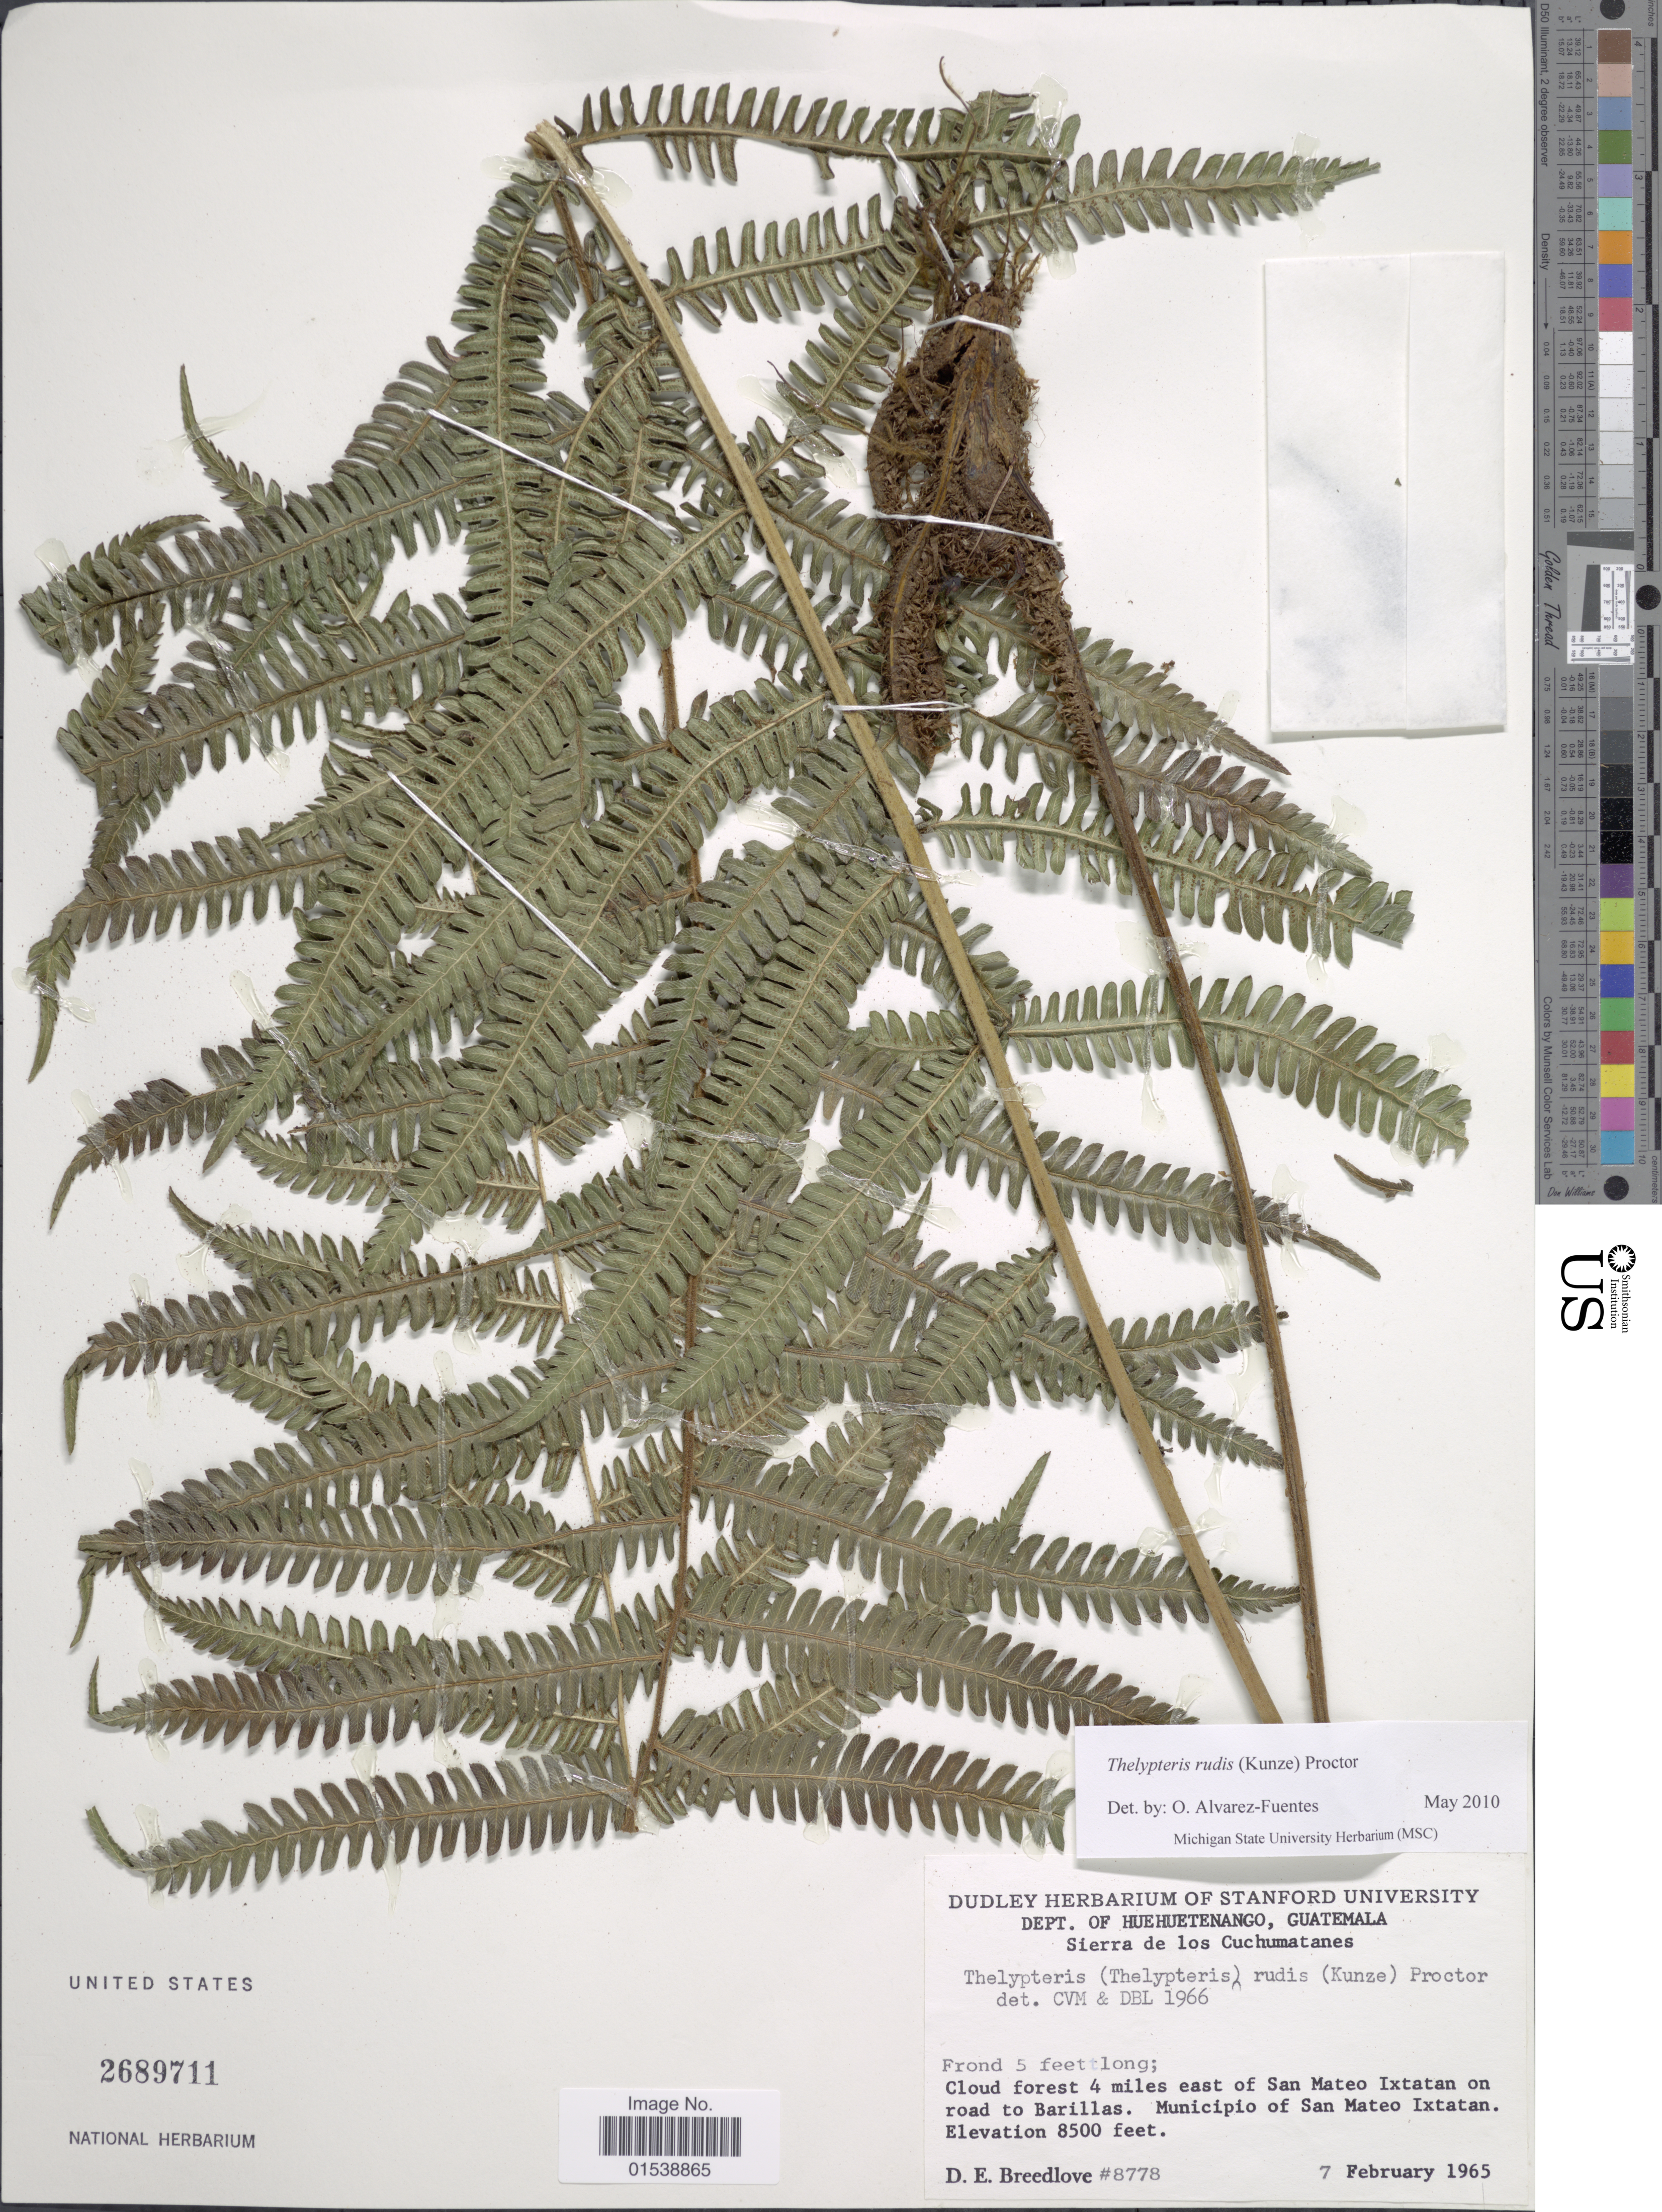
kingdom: Plantae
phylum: Tracheophyta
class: Polypodiopsida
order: Polypodiales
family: Thelypteridaceae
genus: Amauropelta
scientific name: Amauropelta rudis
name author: (Kunze) Pic. Serm.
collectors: D. E. Breedlove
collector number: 8778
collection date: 1965-02-07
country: Guatemala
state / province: Huehuetenango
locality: Dept. of Huehuetenango, Sierra de los Cuchumatanes, cloud forest 4 miles east of San Mateo Ixtatan on road to Barillas, Municipio of San Mateo Ixtatan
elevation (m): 2591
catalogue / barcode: US 2689711